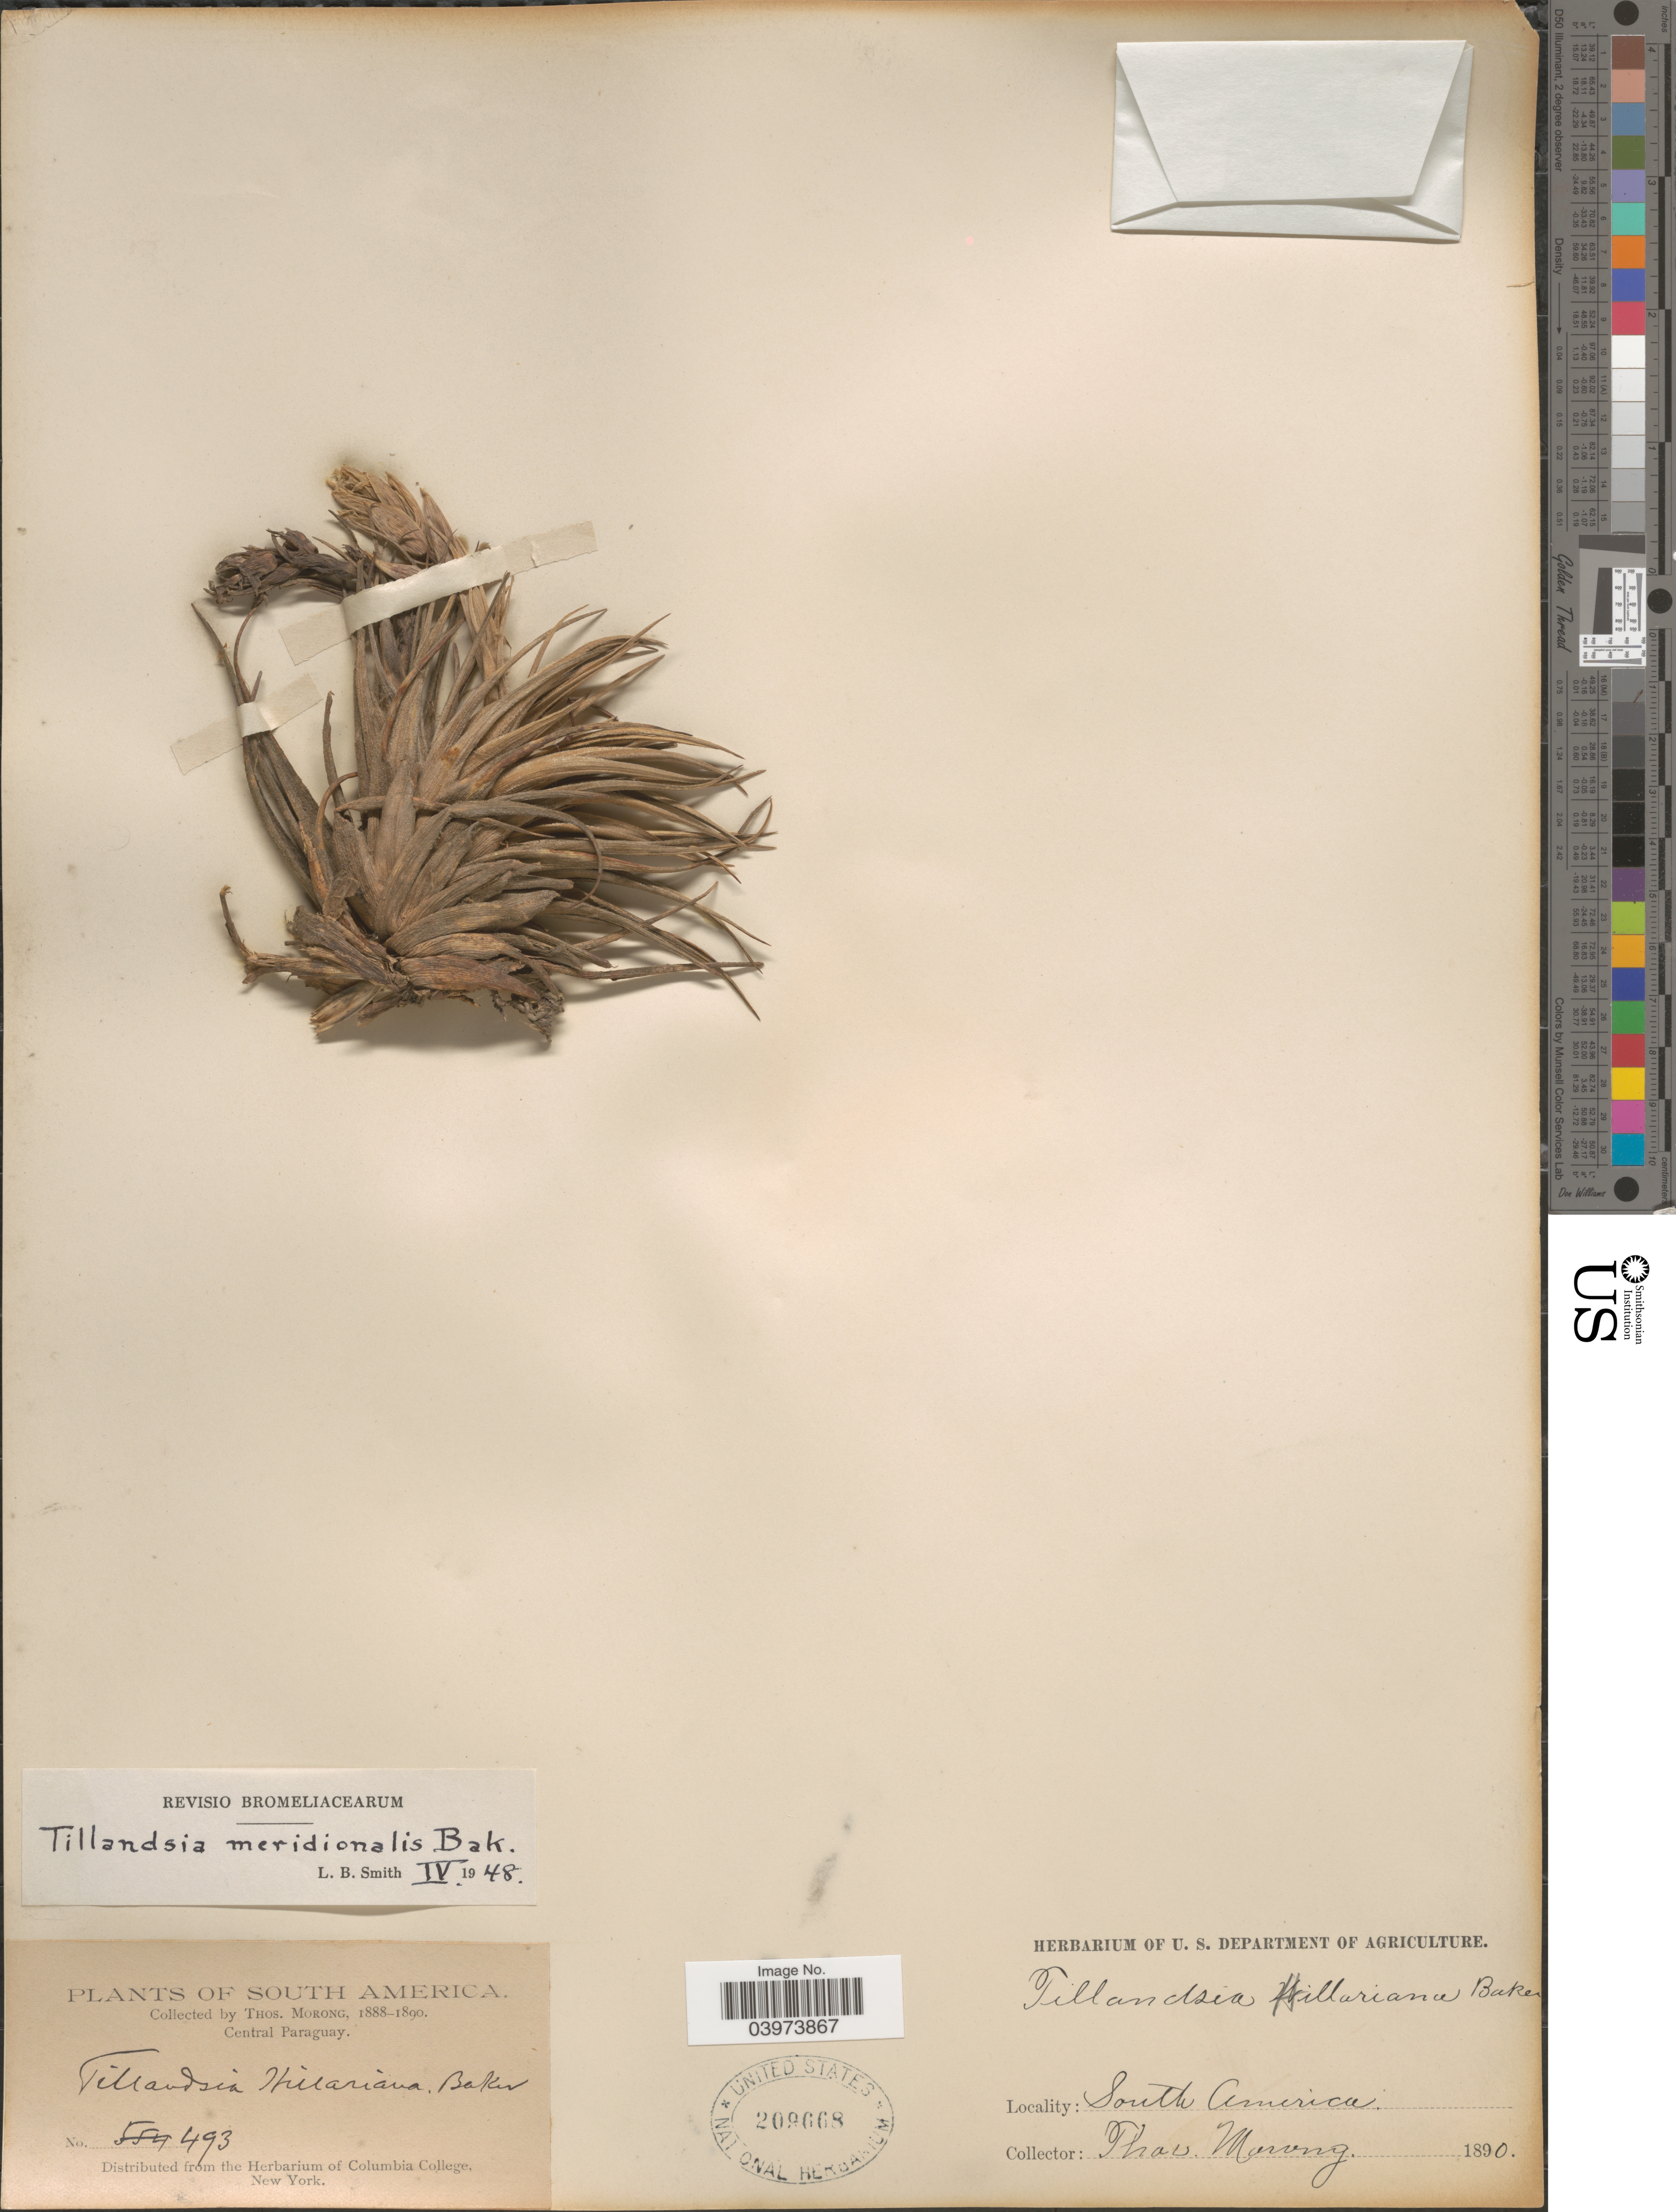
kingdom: Plantae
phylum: Tracheophyta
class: Liliopsida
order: Poales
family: Bromeliaceae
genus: Tillandsia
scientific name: Tillandsia meridionalis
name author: Baker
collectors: ex herb. T. Morong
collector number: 493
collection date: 1888/1890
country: Paraguay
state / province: Central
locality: Central Paraguay.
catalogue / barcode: US 209668